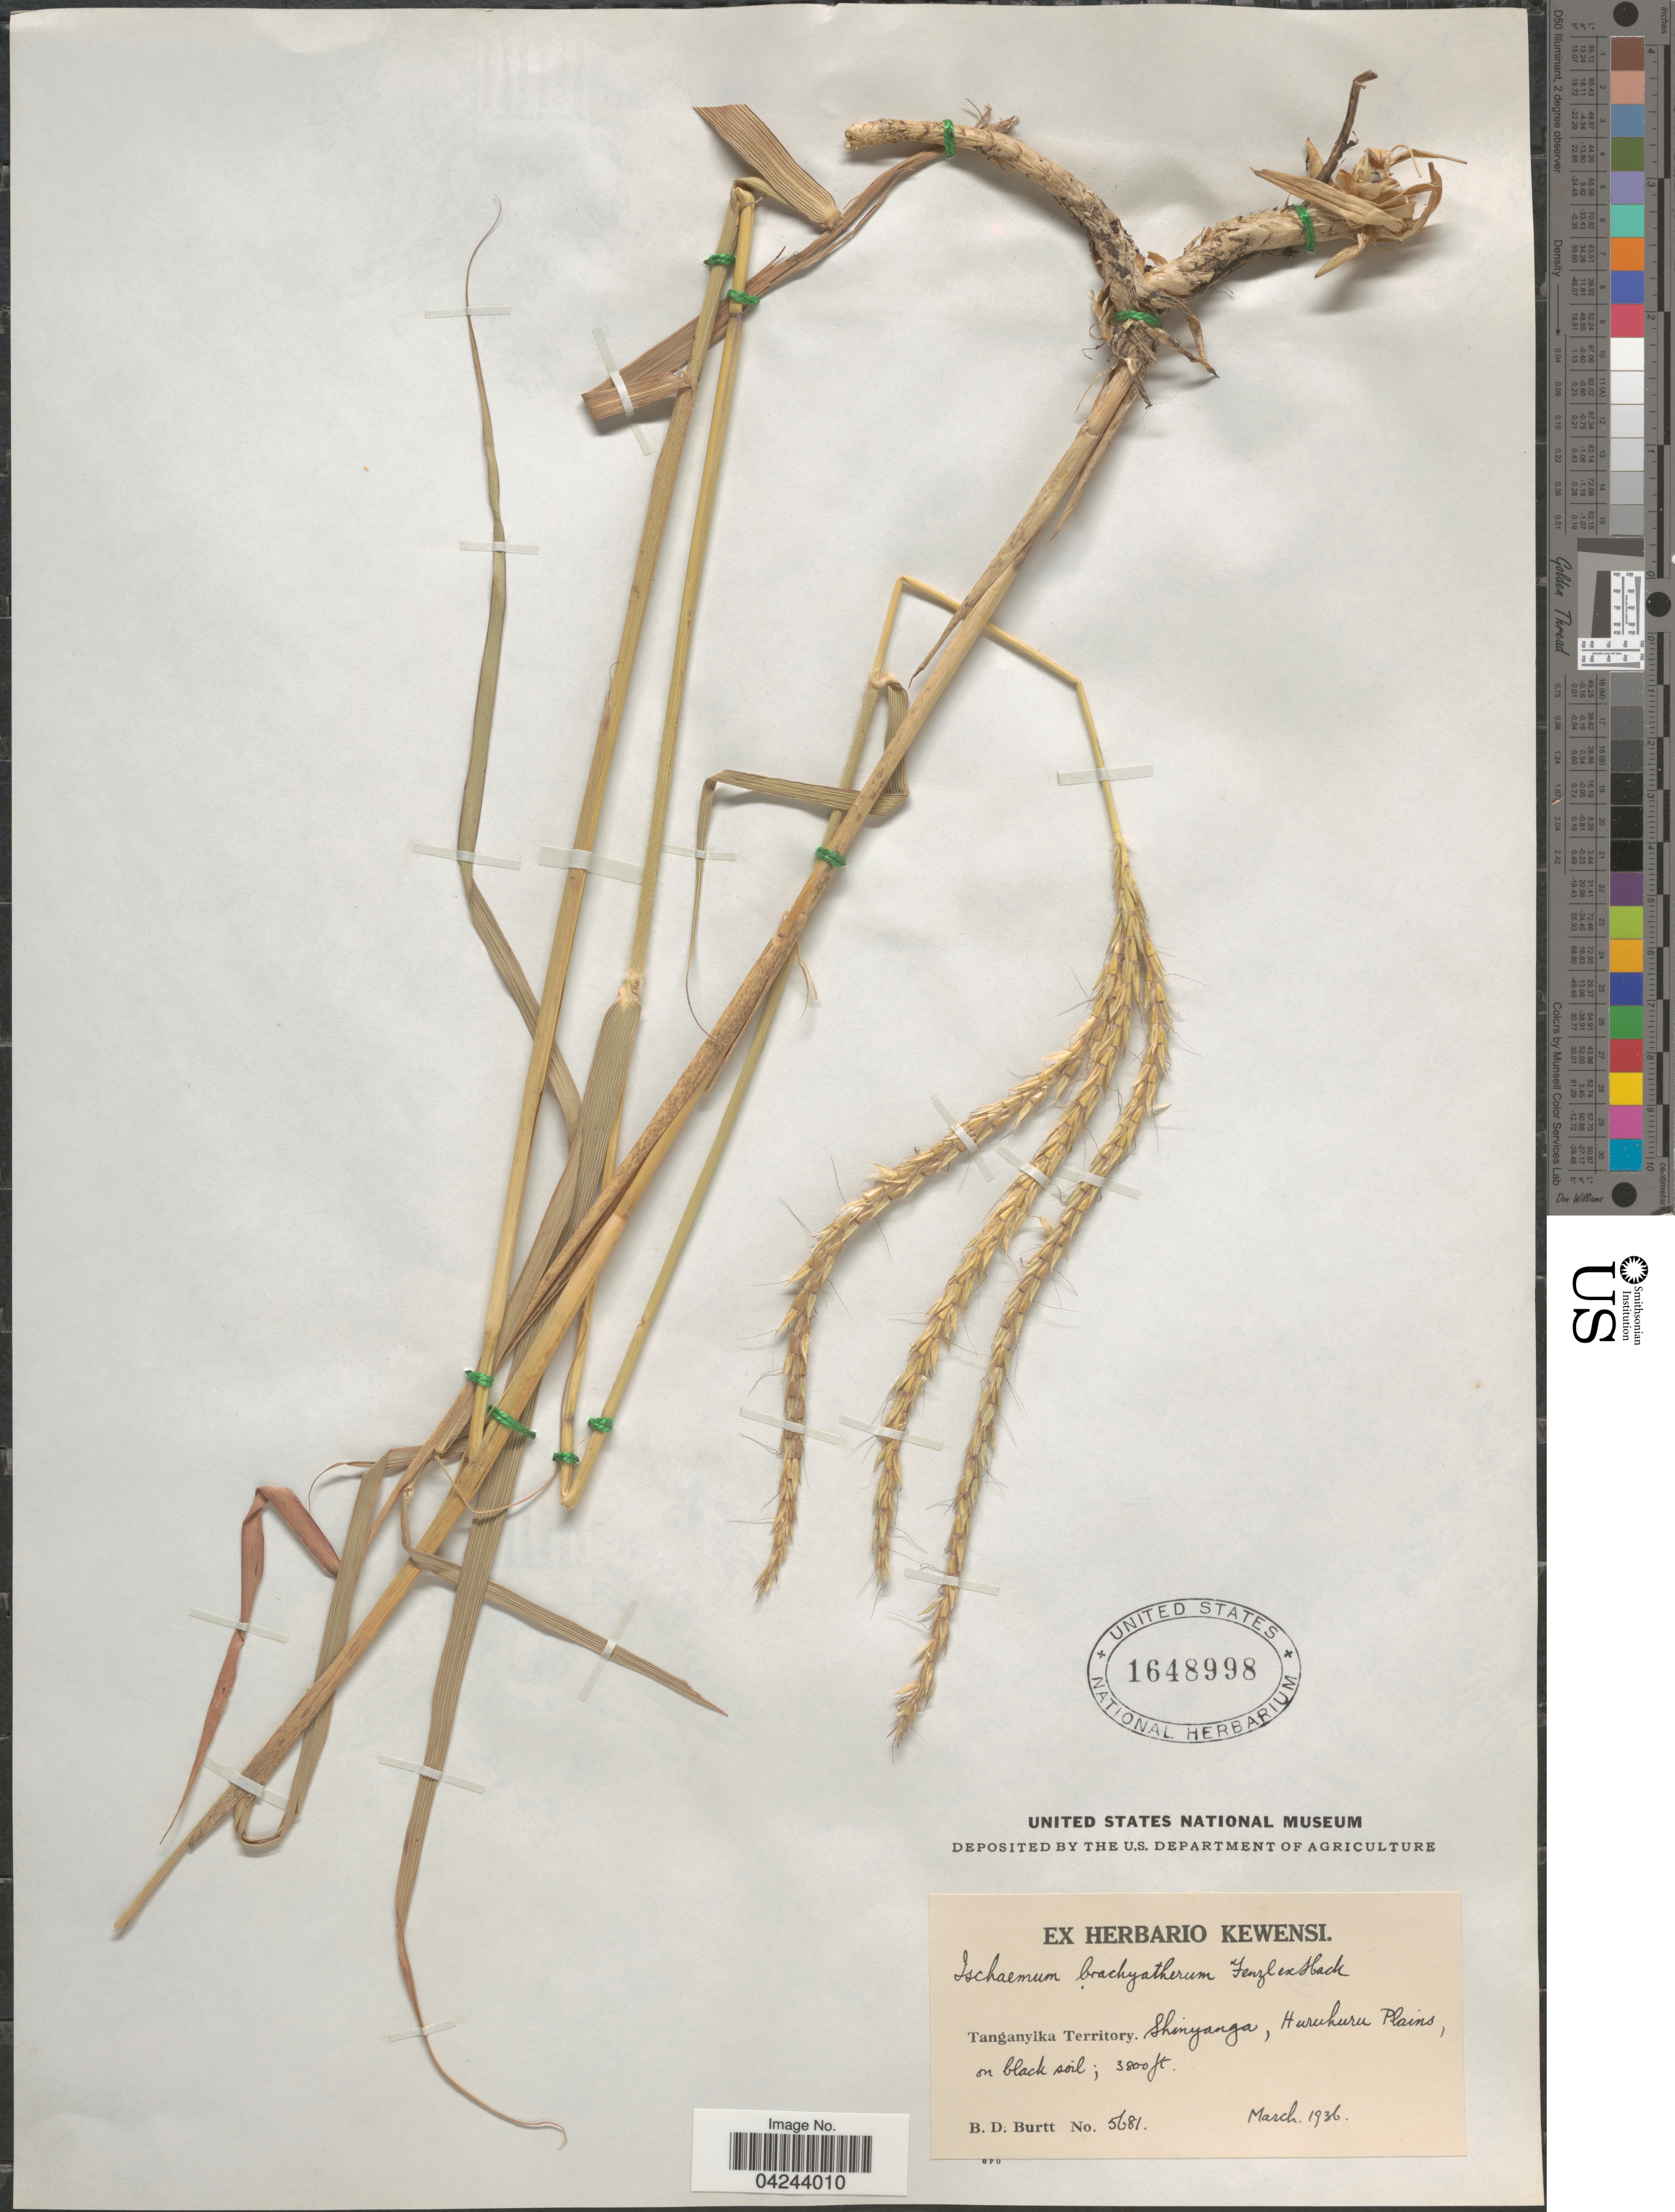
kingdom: Plantae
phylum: Tracheophyta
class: Liliopsida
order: Poales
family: Poaceae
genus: Ischaemum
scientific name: Ischaemum afrum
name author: (J.F. Gmel.) Dandy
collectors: B. D. Burtt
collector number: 5681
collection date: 1936-03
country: Tanzania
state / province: Shinyanga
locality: Tanganyika Territory. Shinyanga, Huruhuru Plains.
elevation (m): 1158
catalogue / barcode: US 1648998